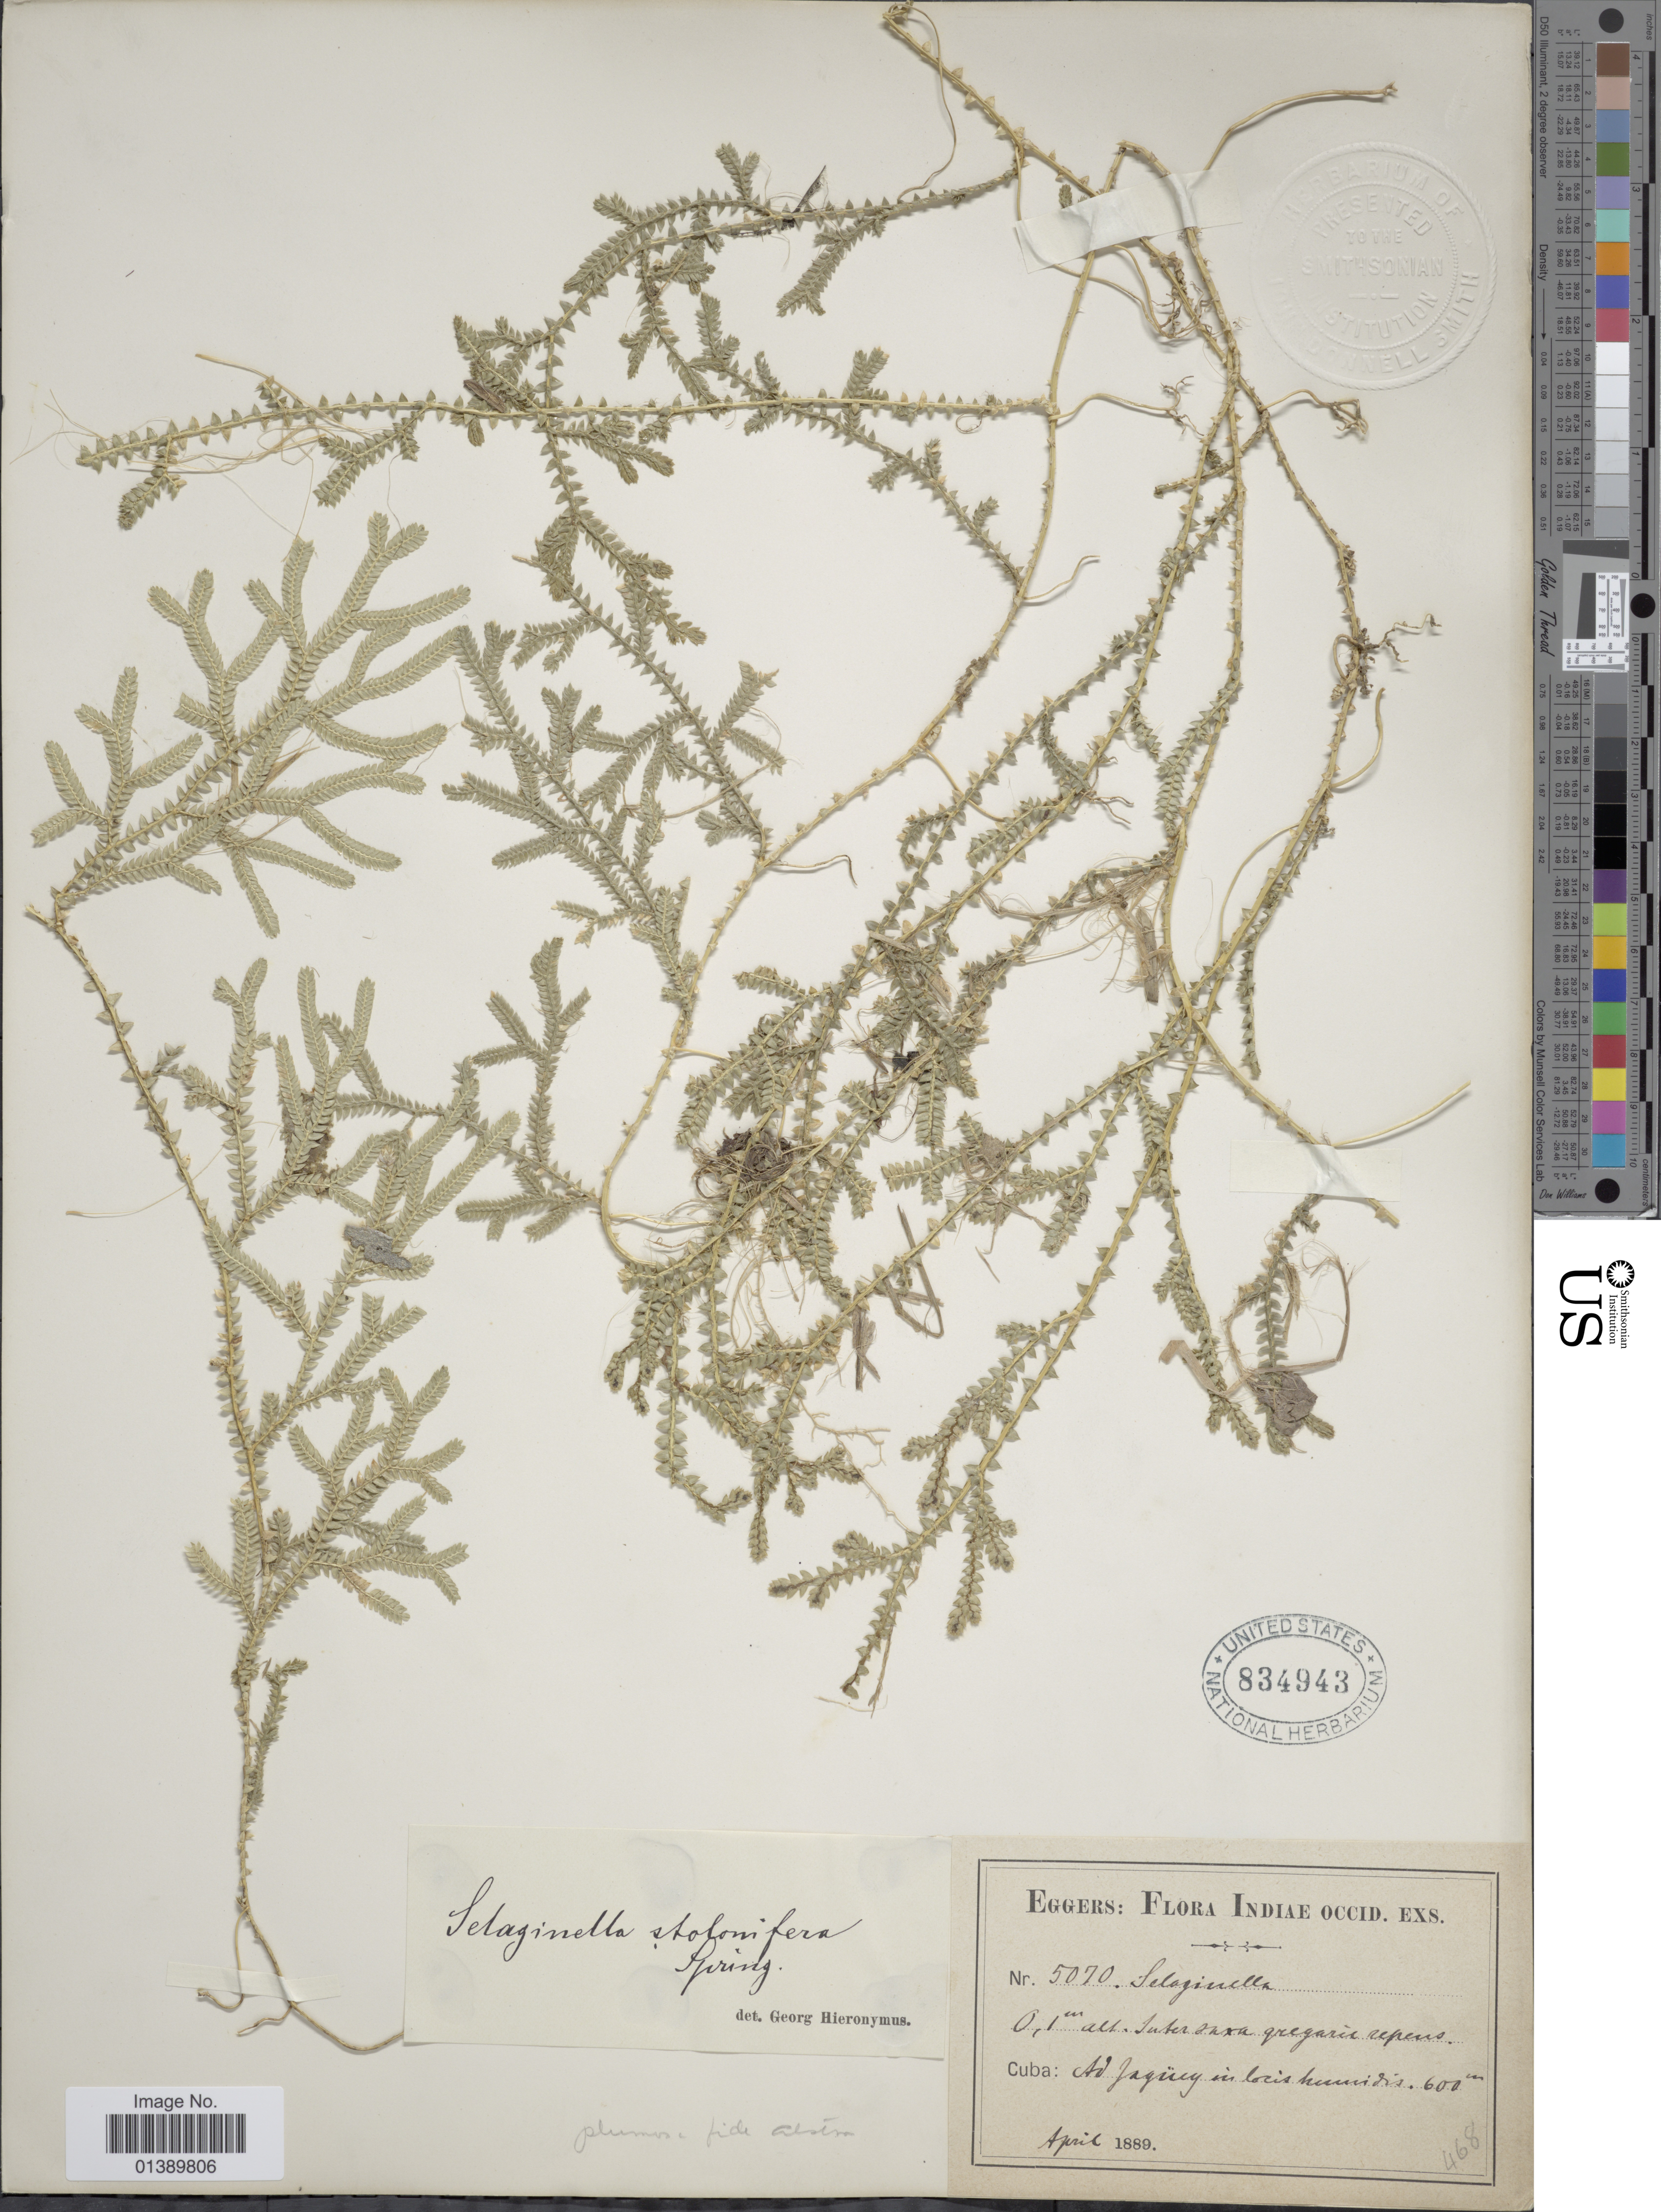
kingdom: Plantae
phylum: Tracheophyta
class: Lycopodiopsida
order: Selaginellales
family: Selaginellaceae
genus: Selaginella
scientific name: Selaginella plumosa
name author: (L.) C. Presl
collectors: -. Eggers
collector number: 5070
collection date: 1889-04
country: Cuba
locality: Ad Jagüey in locis humidis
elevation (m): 600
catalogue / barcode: US 834943